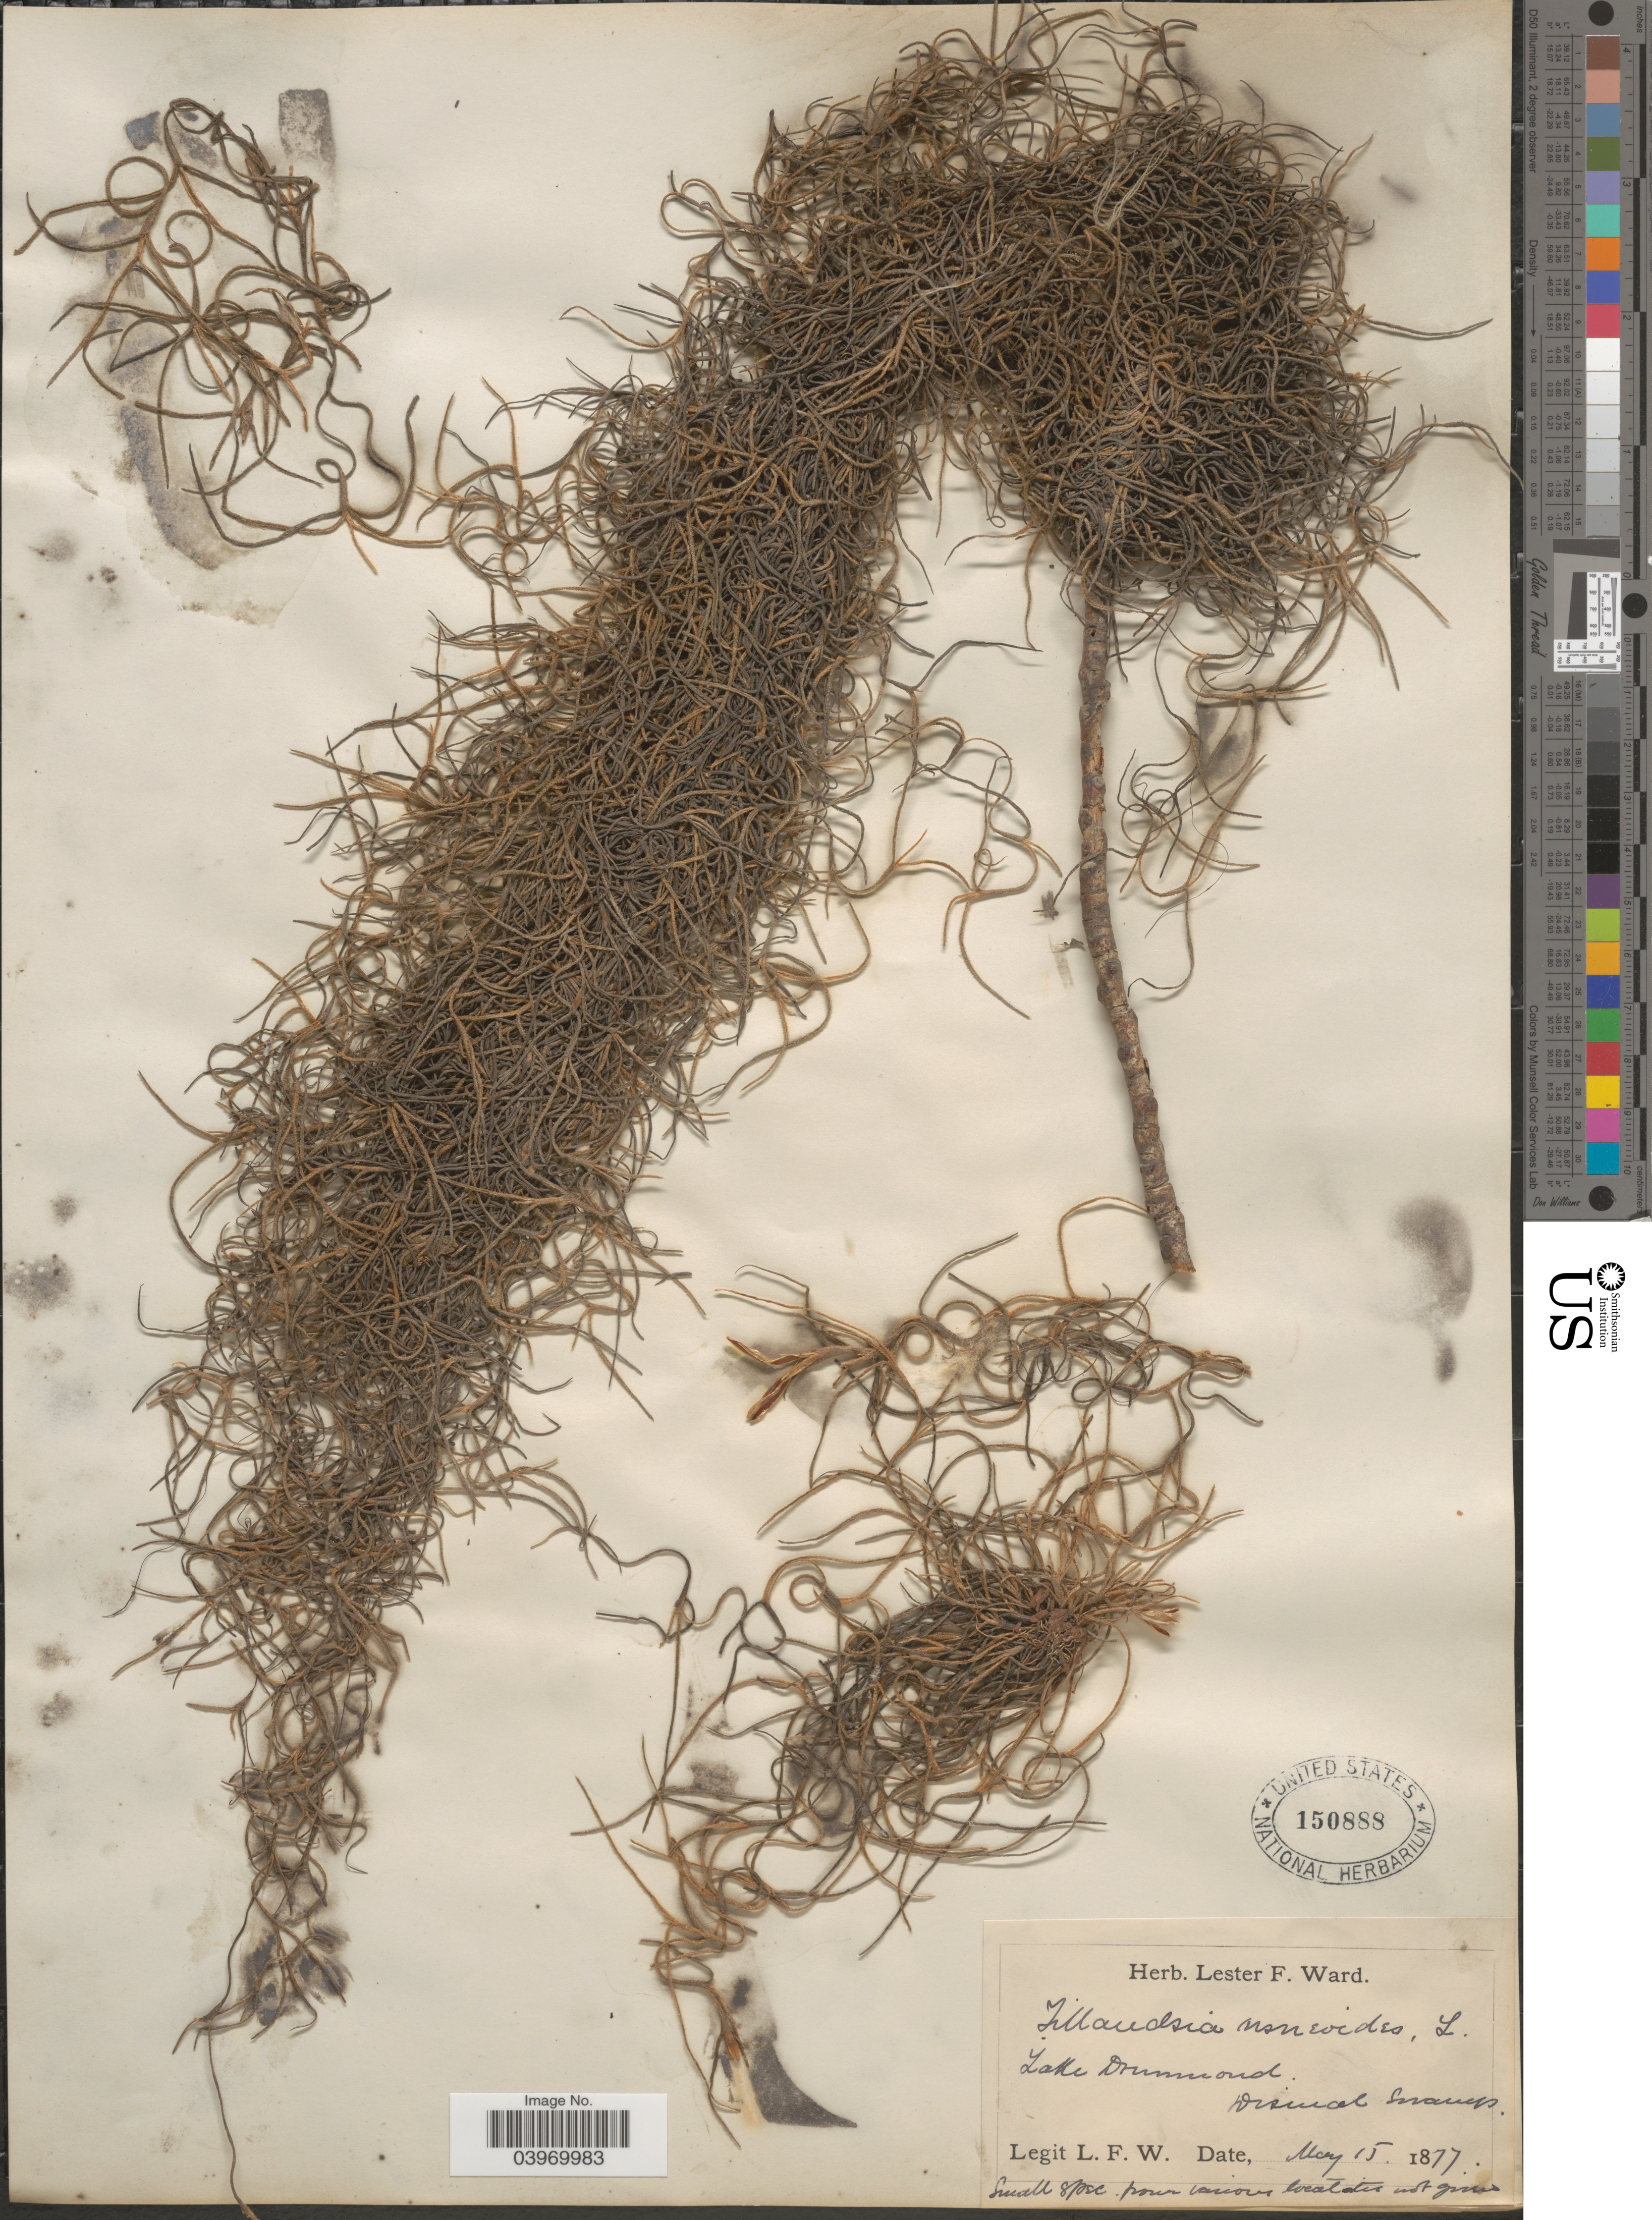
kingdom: Plantae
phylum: Tracheophyta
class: Liliopsida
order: Poales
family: Bromeliaceae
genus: Tillandsia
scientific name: Tillandsia usneoides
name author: (L.) L.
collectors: L. F. Ward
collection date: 1877-05-15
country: United States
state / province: Virginia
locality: Lake Dummond. Dismal Swamp.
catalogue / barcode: US 150888